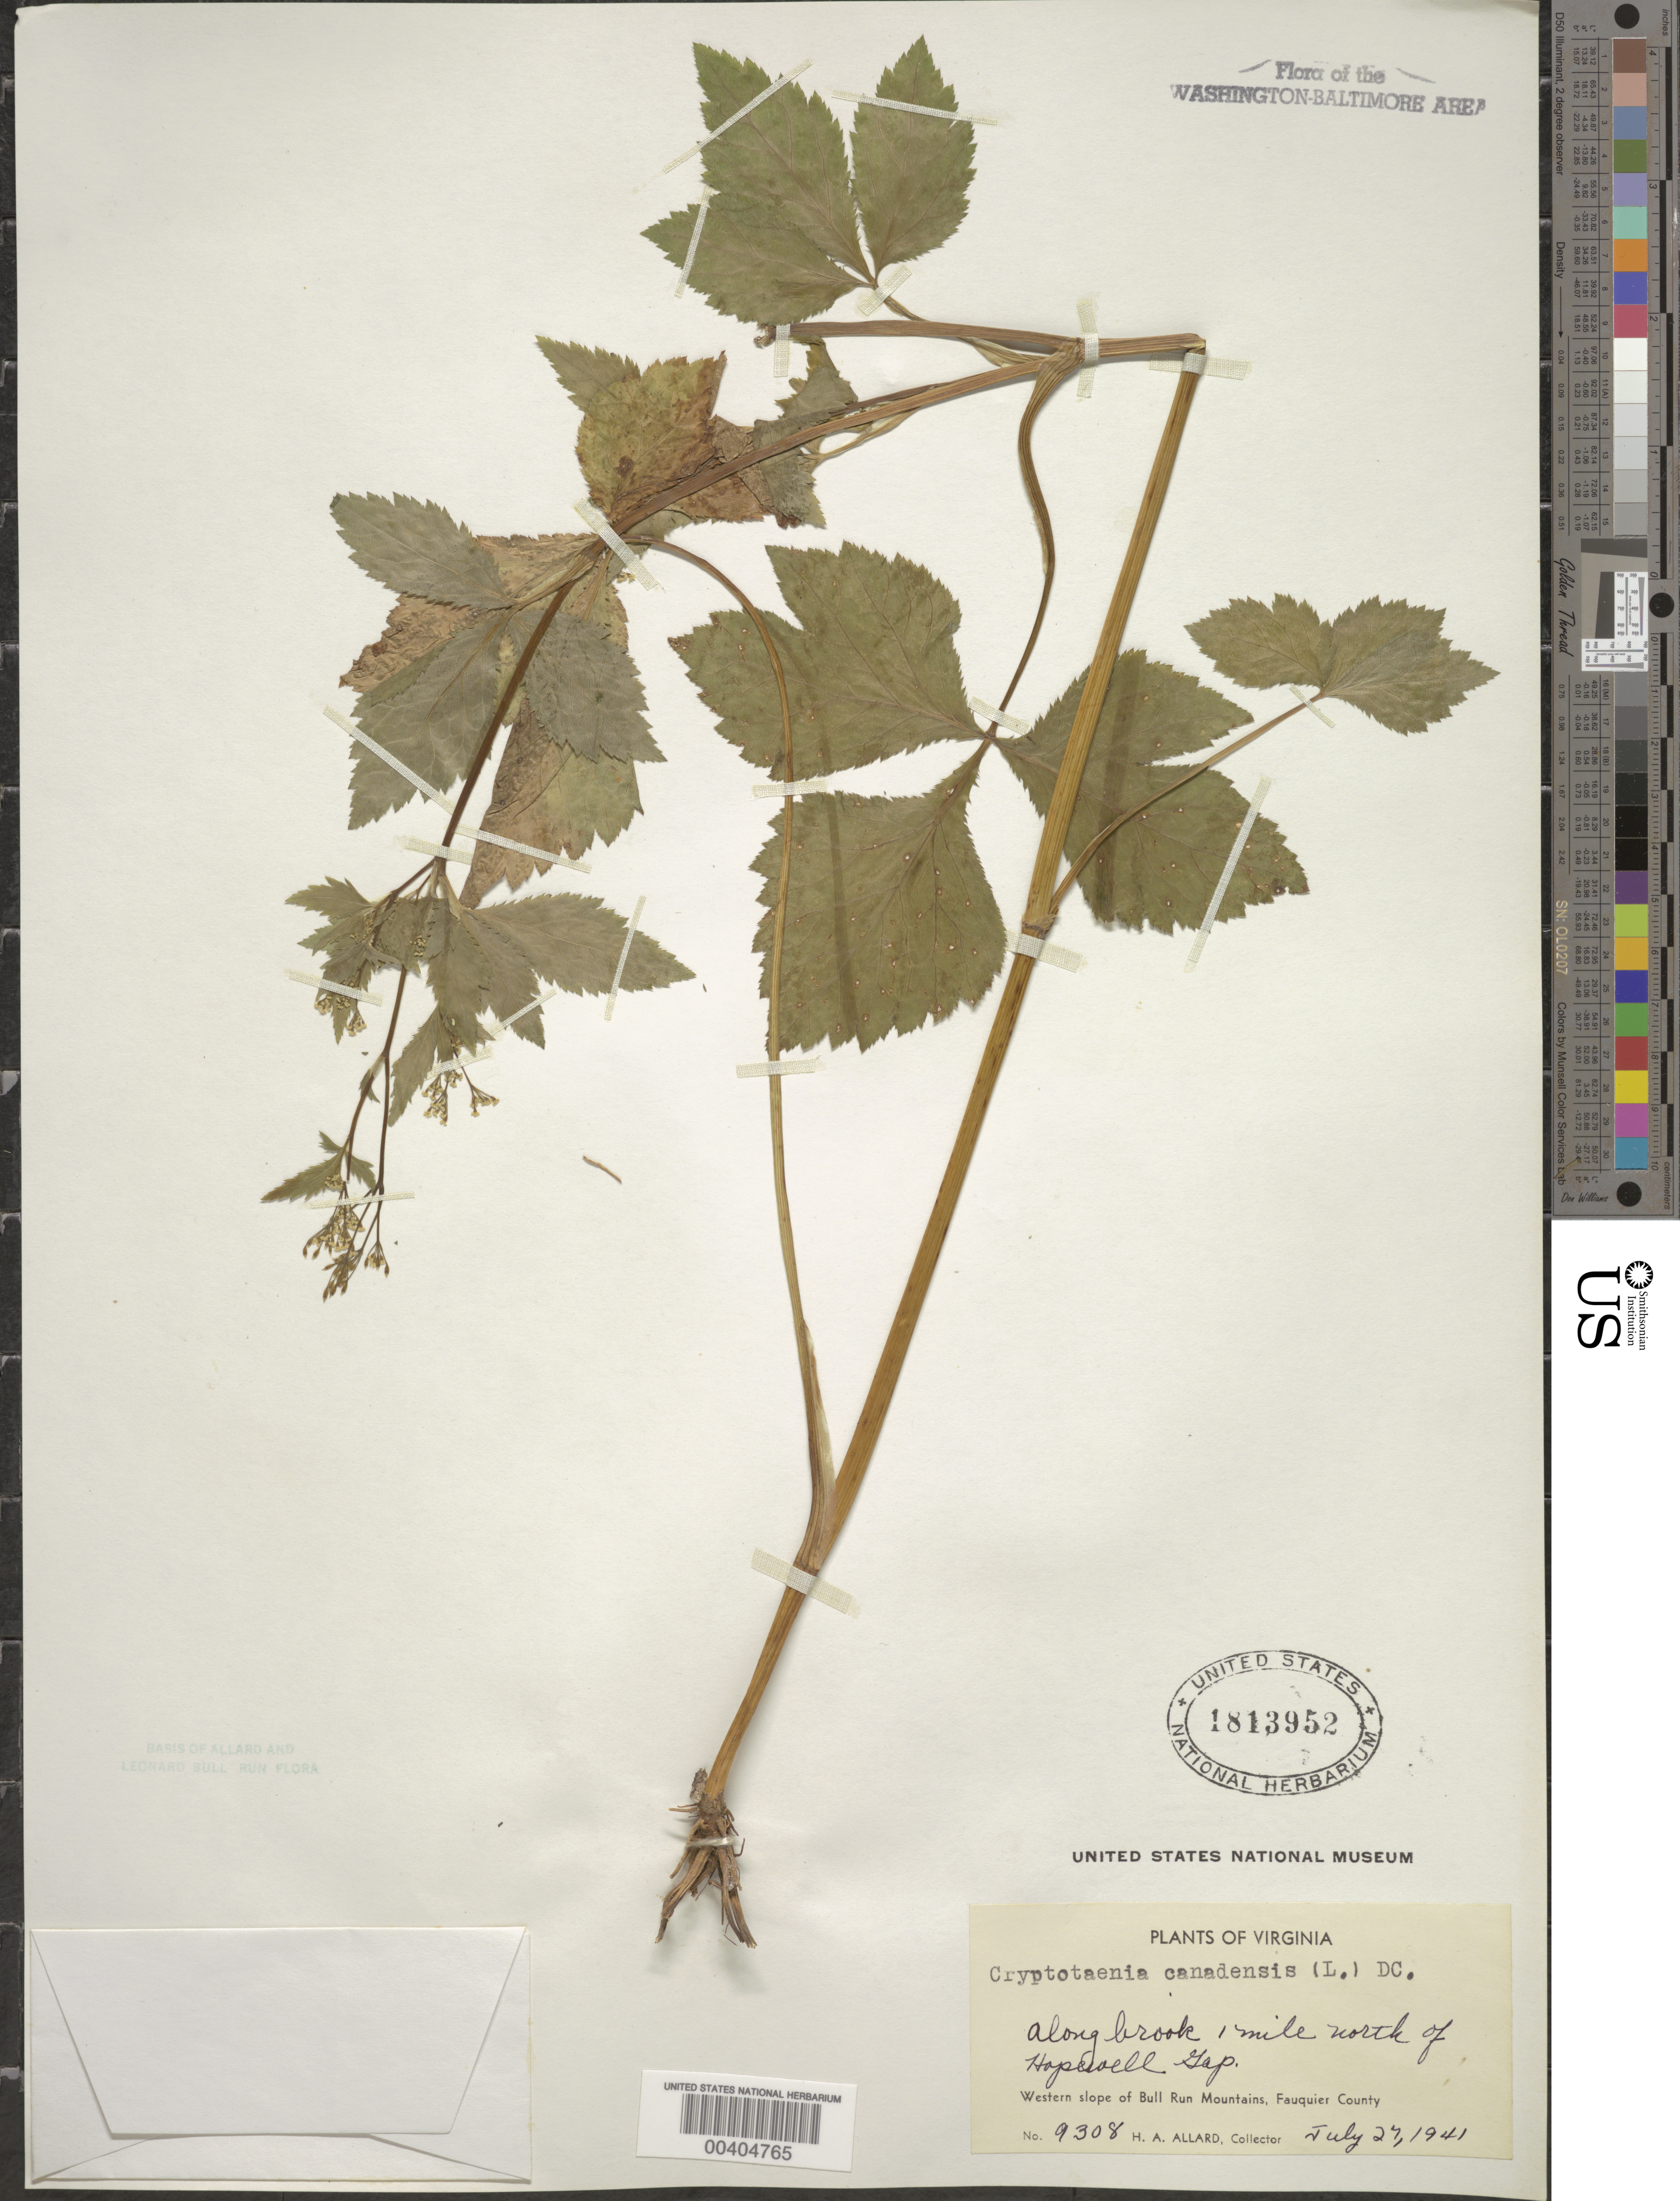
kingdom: Plantae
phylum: Tracheophyta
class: Magnoliopsida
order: Apiales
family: Apiaceae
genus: Cryptotaenia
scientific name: Cryptotaenia canadensis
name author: (L.) DC.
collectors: H. A. Allard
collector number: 9308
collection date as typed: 27 Jul 1941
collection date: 1941-07-27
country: United States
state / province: Virginia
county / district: Fauquier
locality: North of Hopewell Gap, western slope of Bull Run Mts.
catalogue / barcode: US 1813952